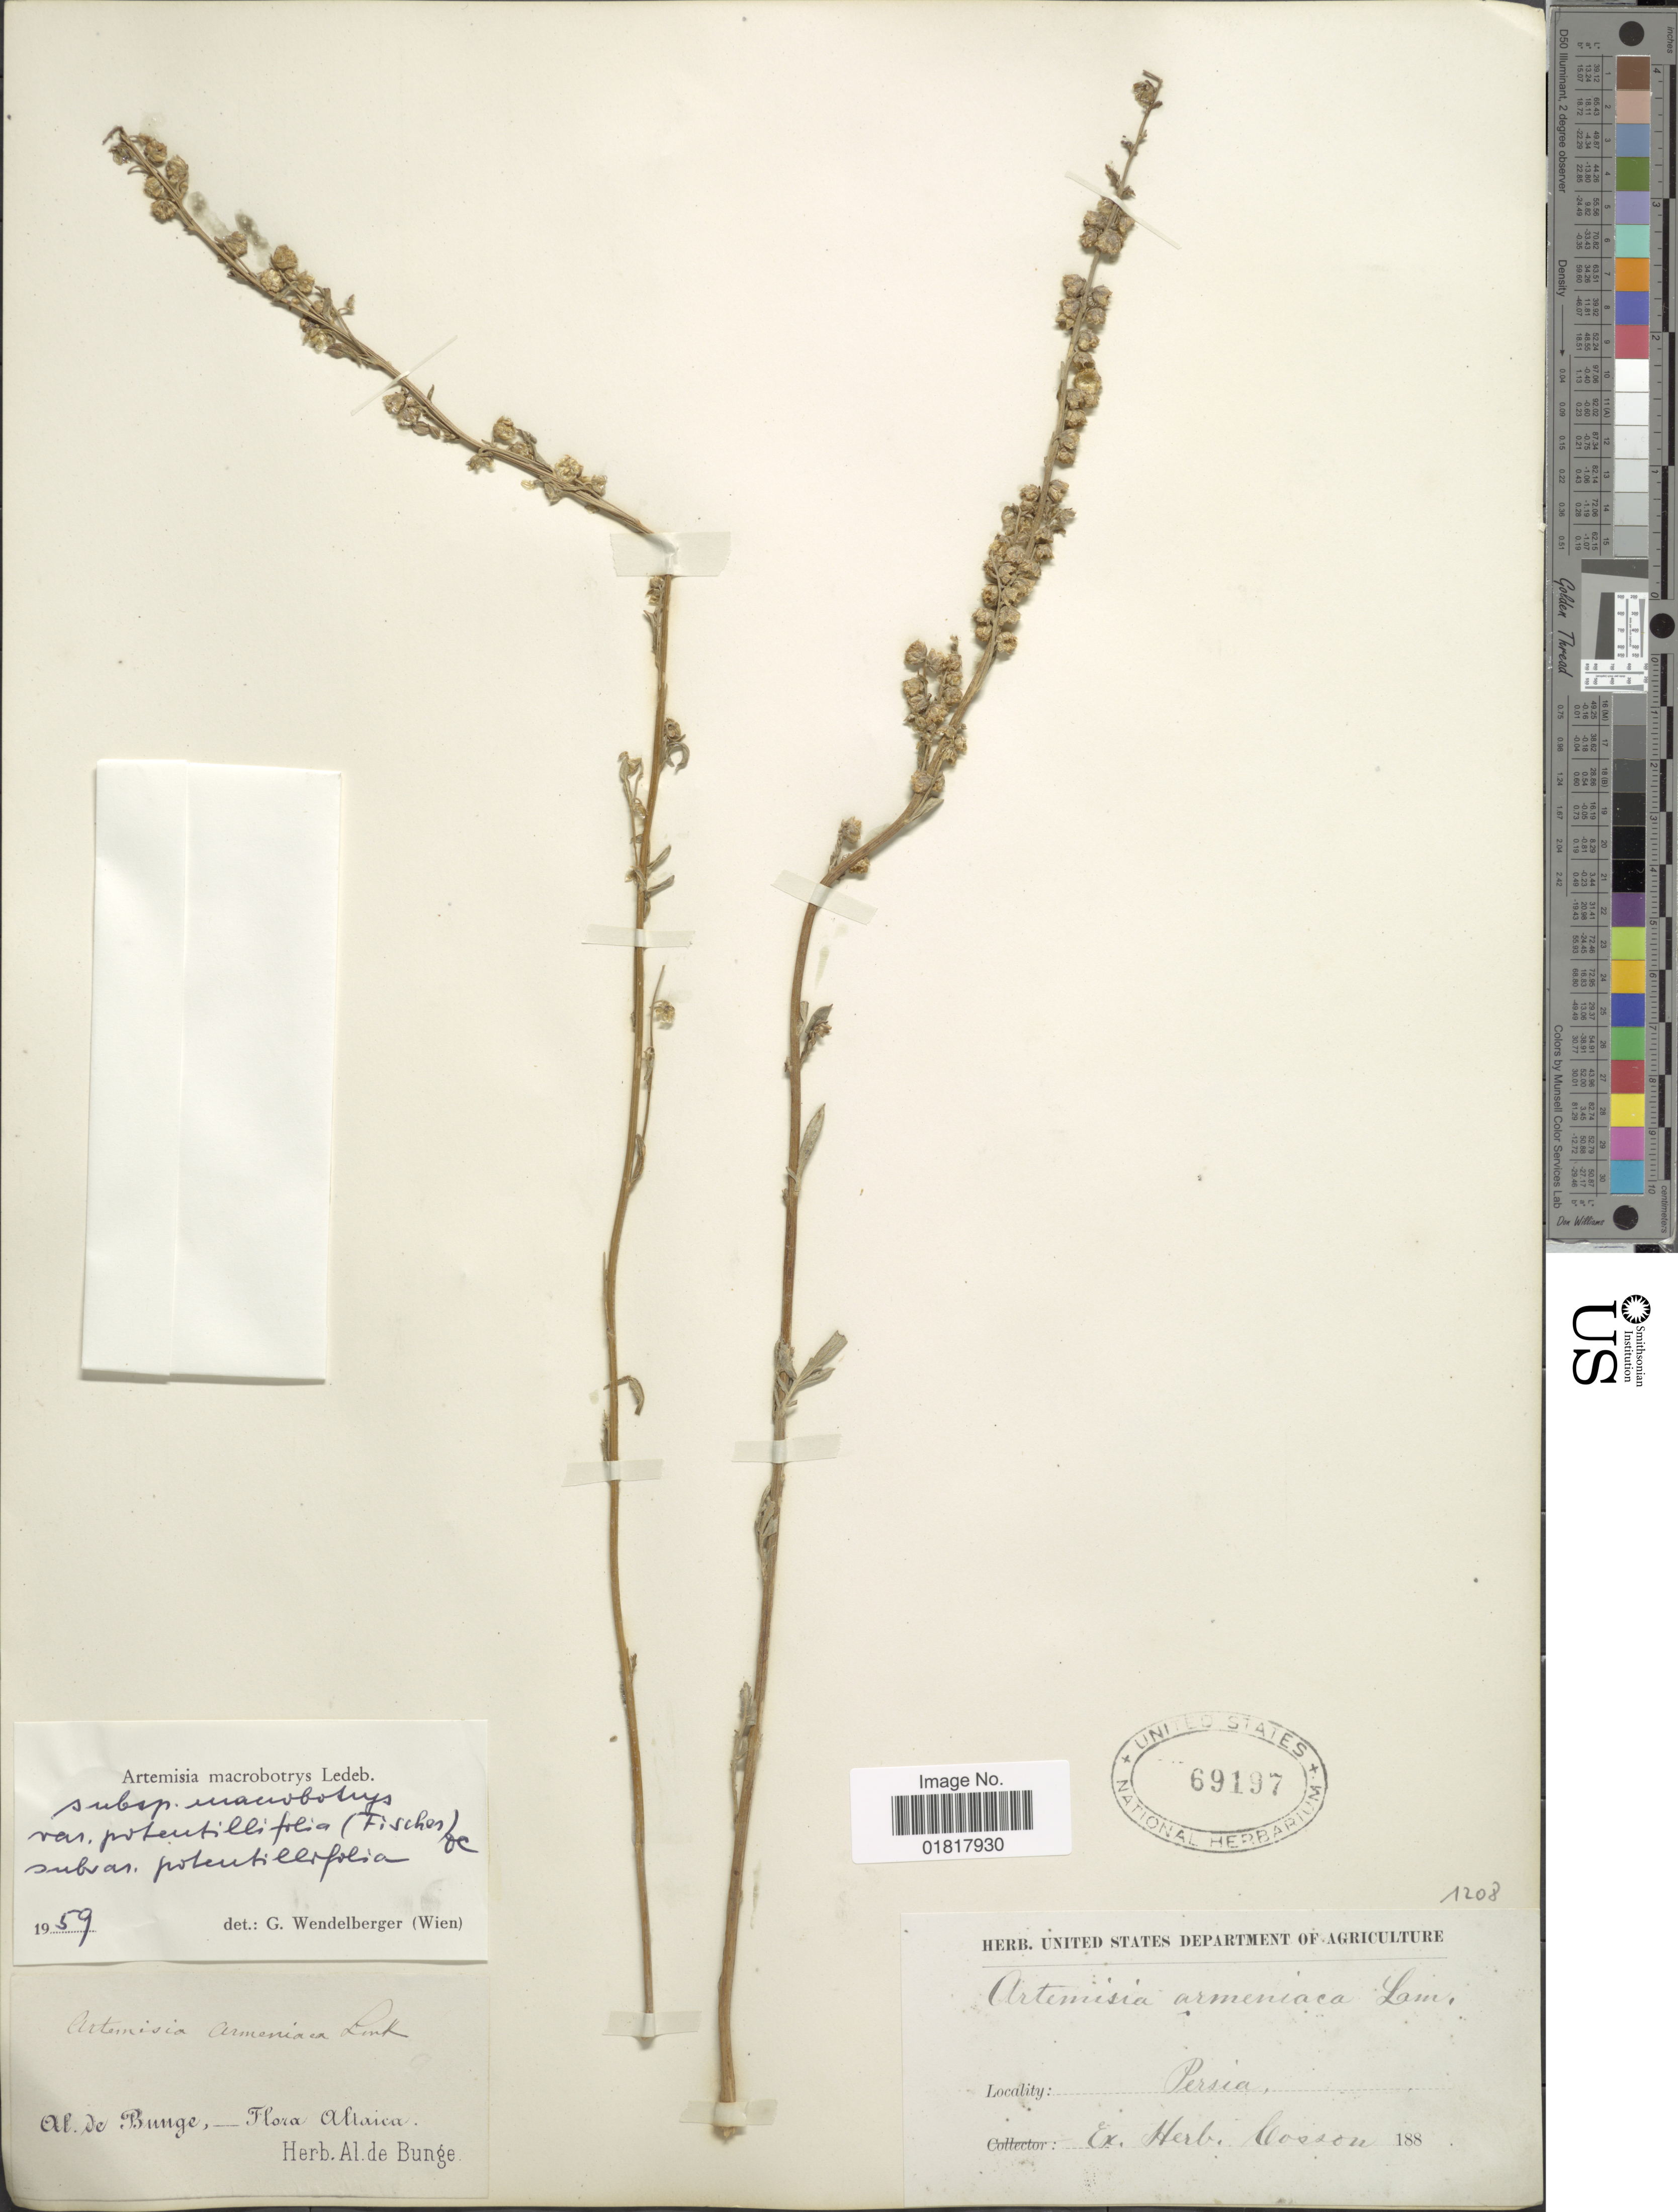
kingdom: Plantae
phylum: Tracheophyta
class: Magnoliopsida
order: Asterales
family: Asteraceae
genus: Artemisia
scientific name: Artemisia macrobotrys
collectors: A. de Bunge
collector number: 1208?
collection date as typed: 188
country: Iran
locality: Altaica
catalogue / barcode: US 69197